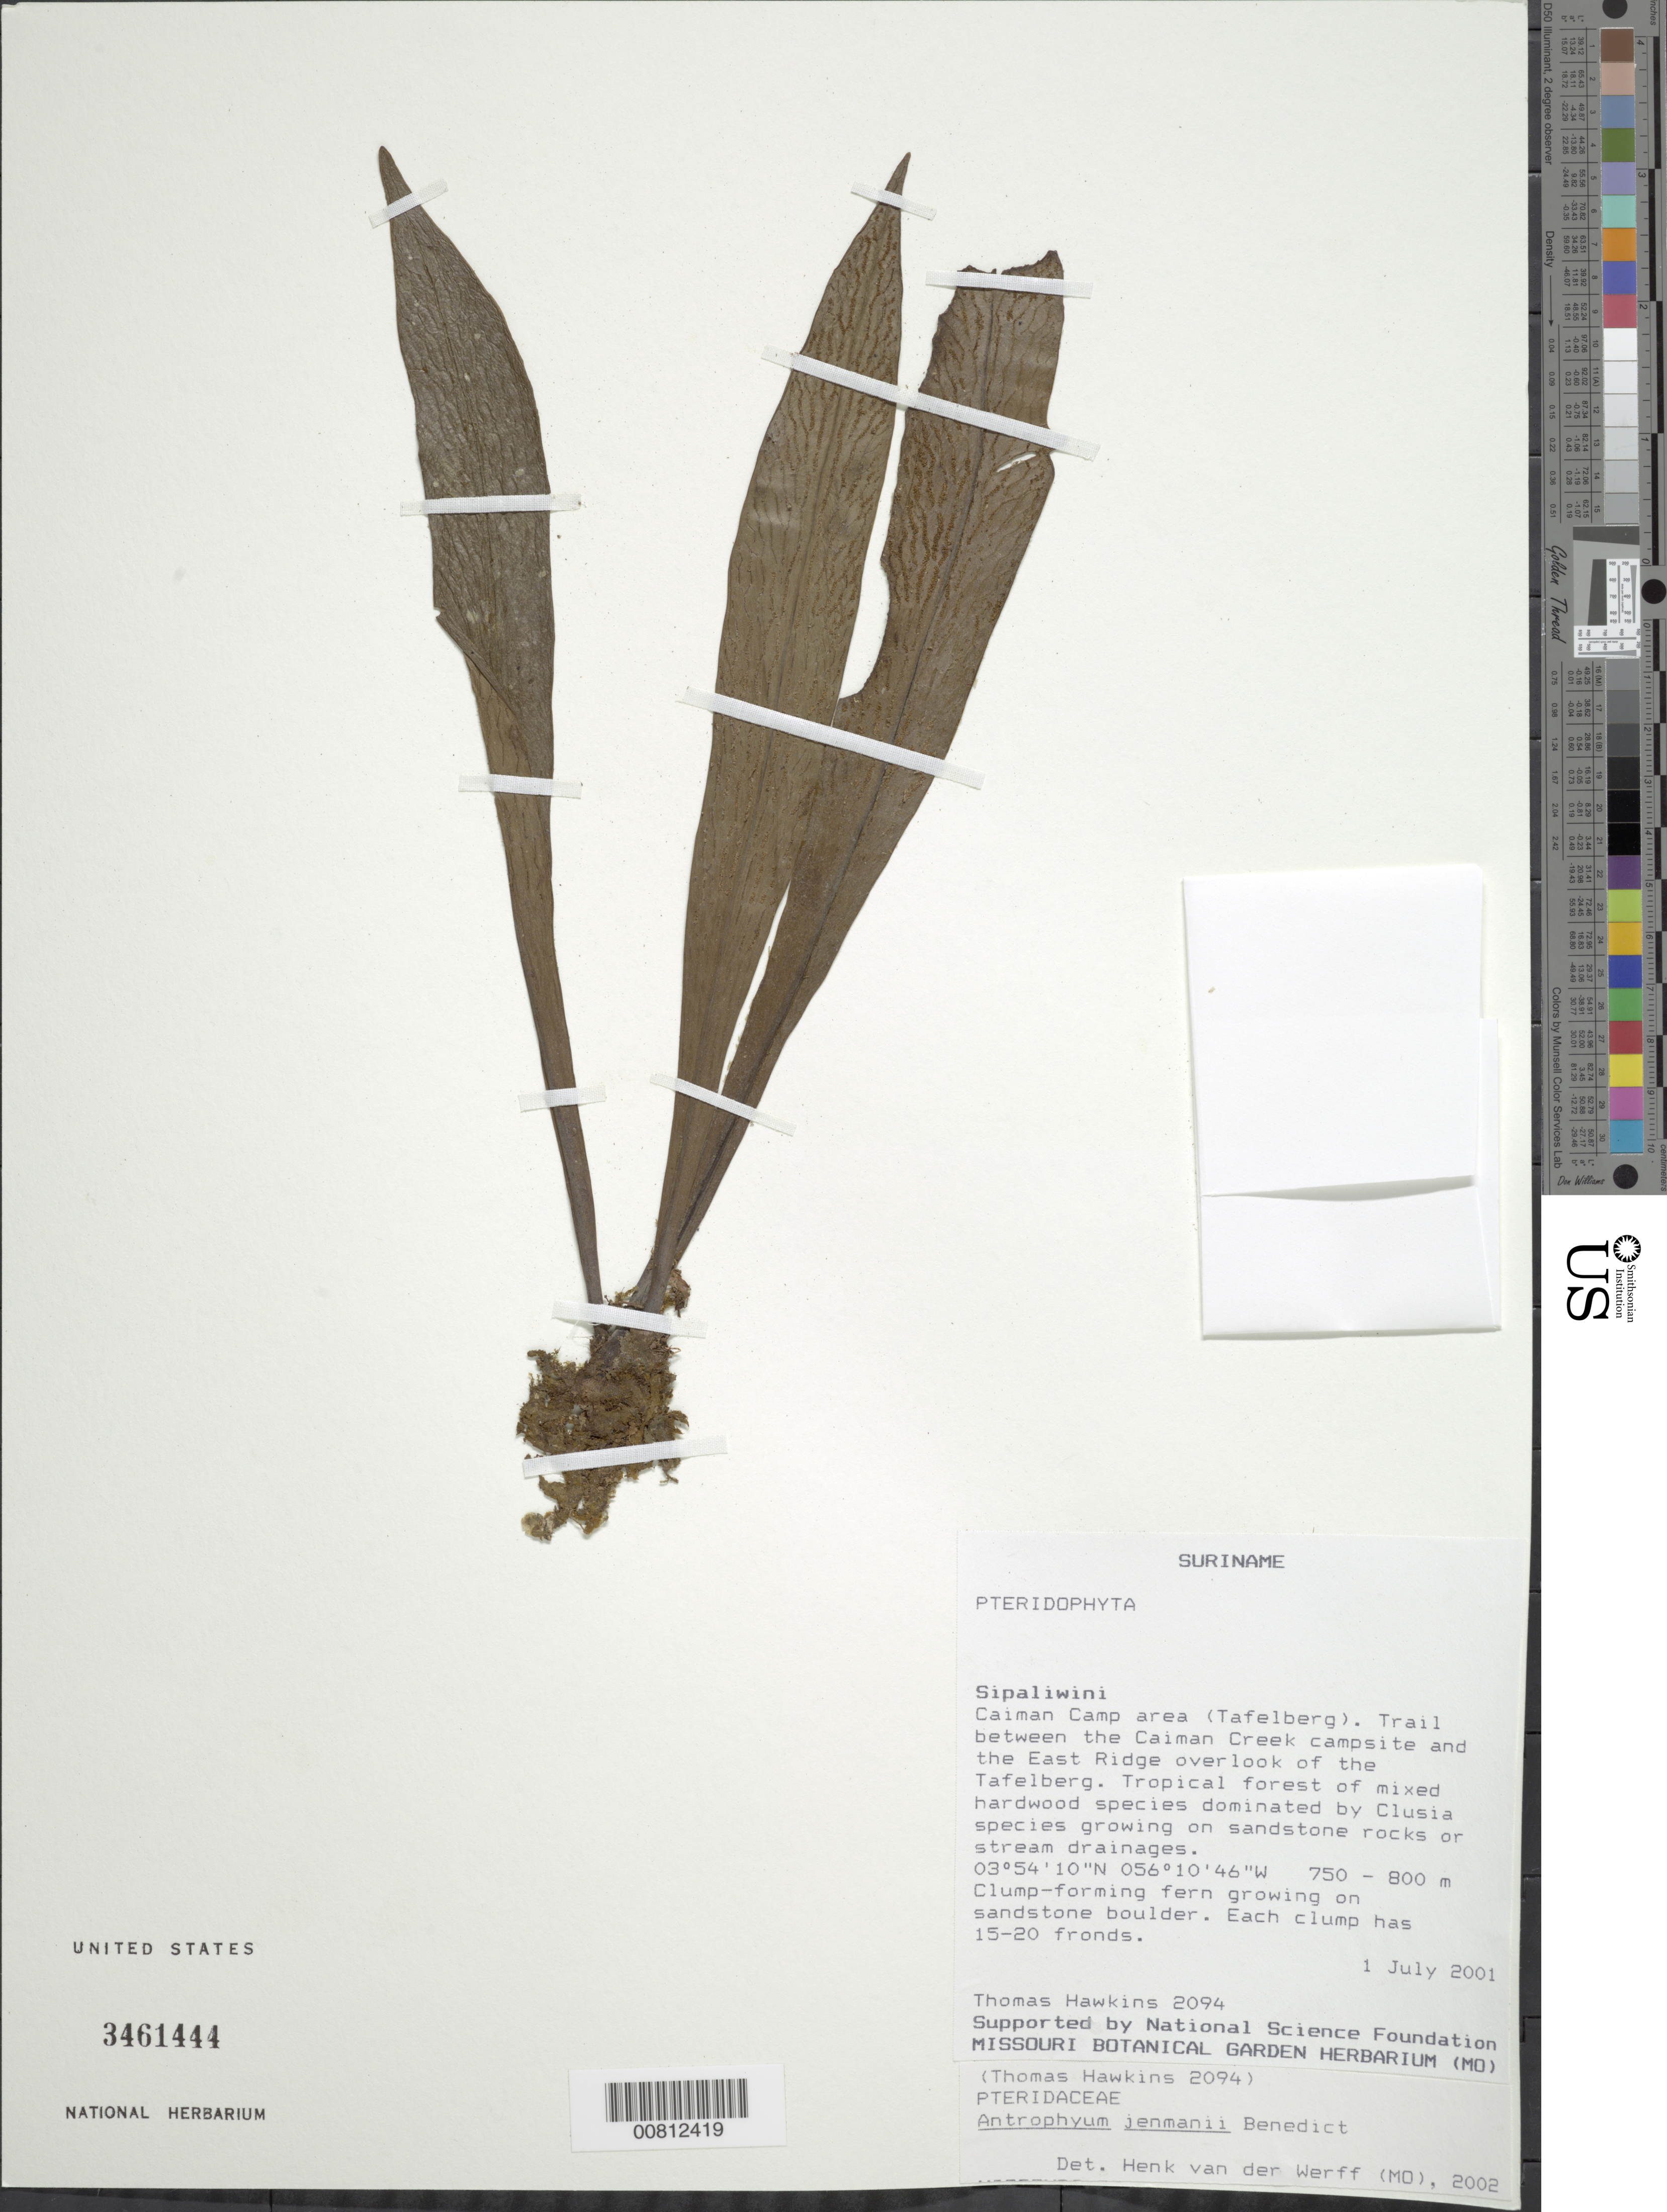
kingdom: Plantae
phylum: Tracheophyta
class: Polypodiopsida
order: Polypodiales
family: Pteridaceae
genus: Polytaenium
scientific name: Polytaenium jenmanii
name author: (Benedict) Benedict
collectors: T. Hawkins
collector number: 2084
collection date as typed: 1-Jul-01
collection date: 2001-07-01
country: Suriname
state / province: Sipaliwini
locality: Tafelberg (Table Mountain), Caiman Camp area, trail between the Caiman Creek campsite and the East Ridge overlook of the Tafelberg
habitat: Tropical forest of mixed hardwood species dominated by Clusia species growing on sandstone rocks or stream drainages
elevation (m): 750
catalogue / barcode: US 3461444